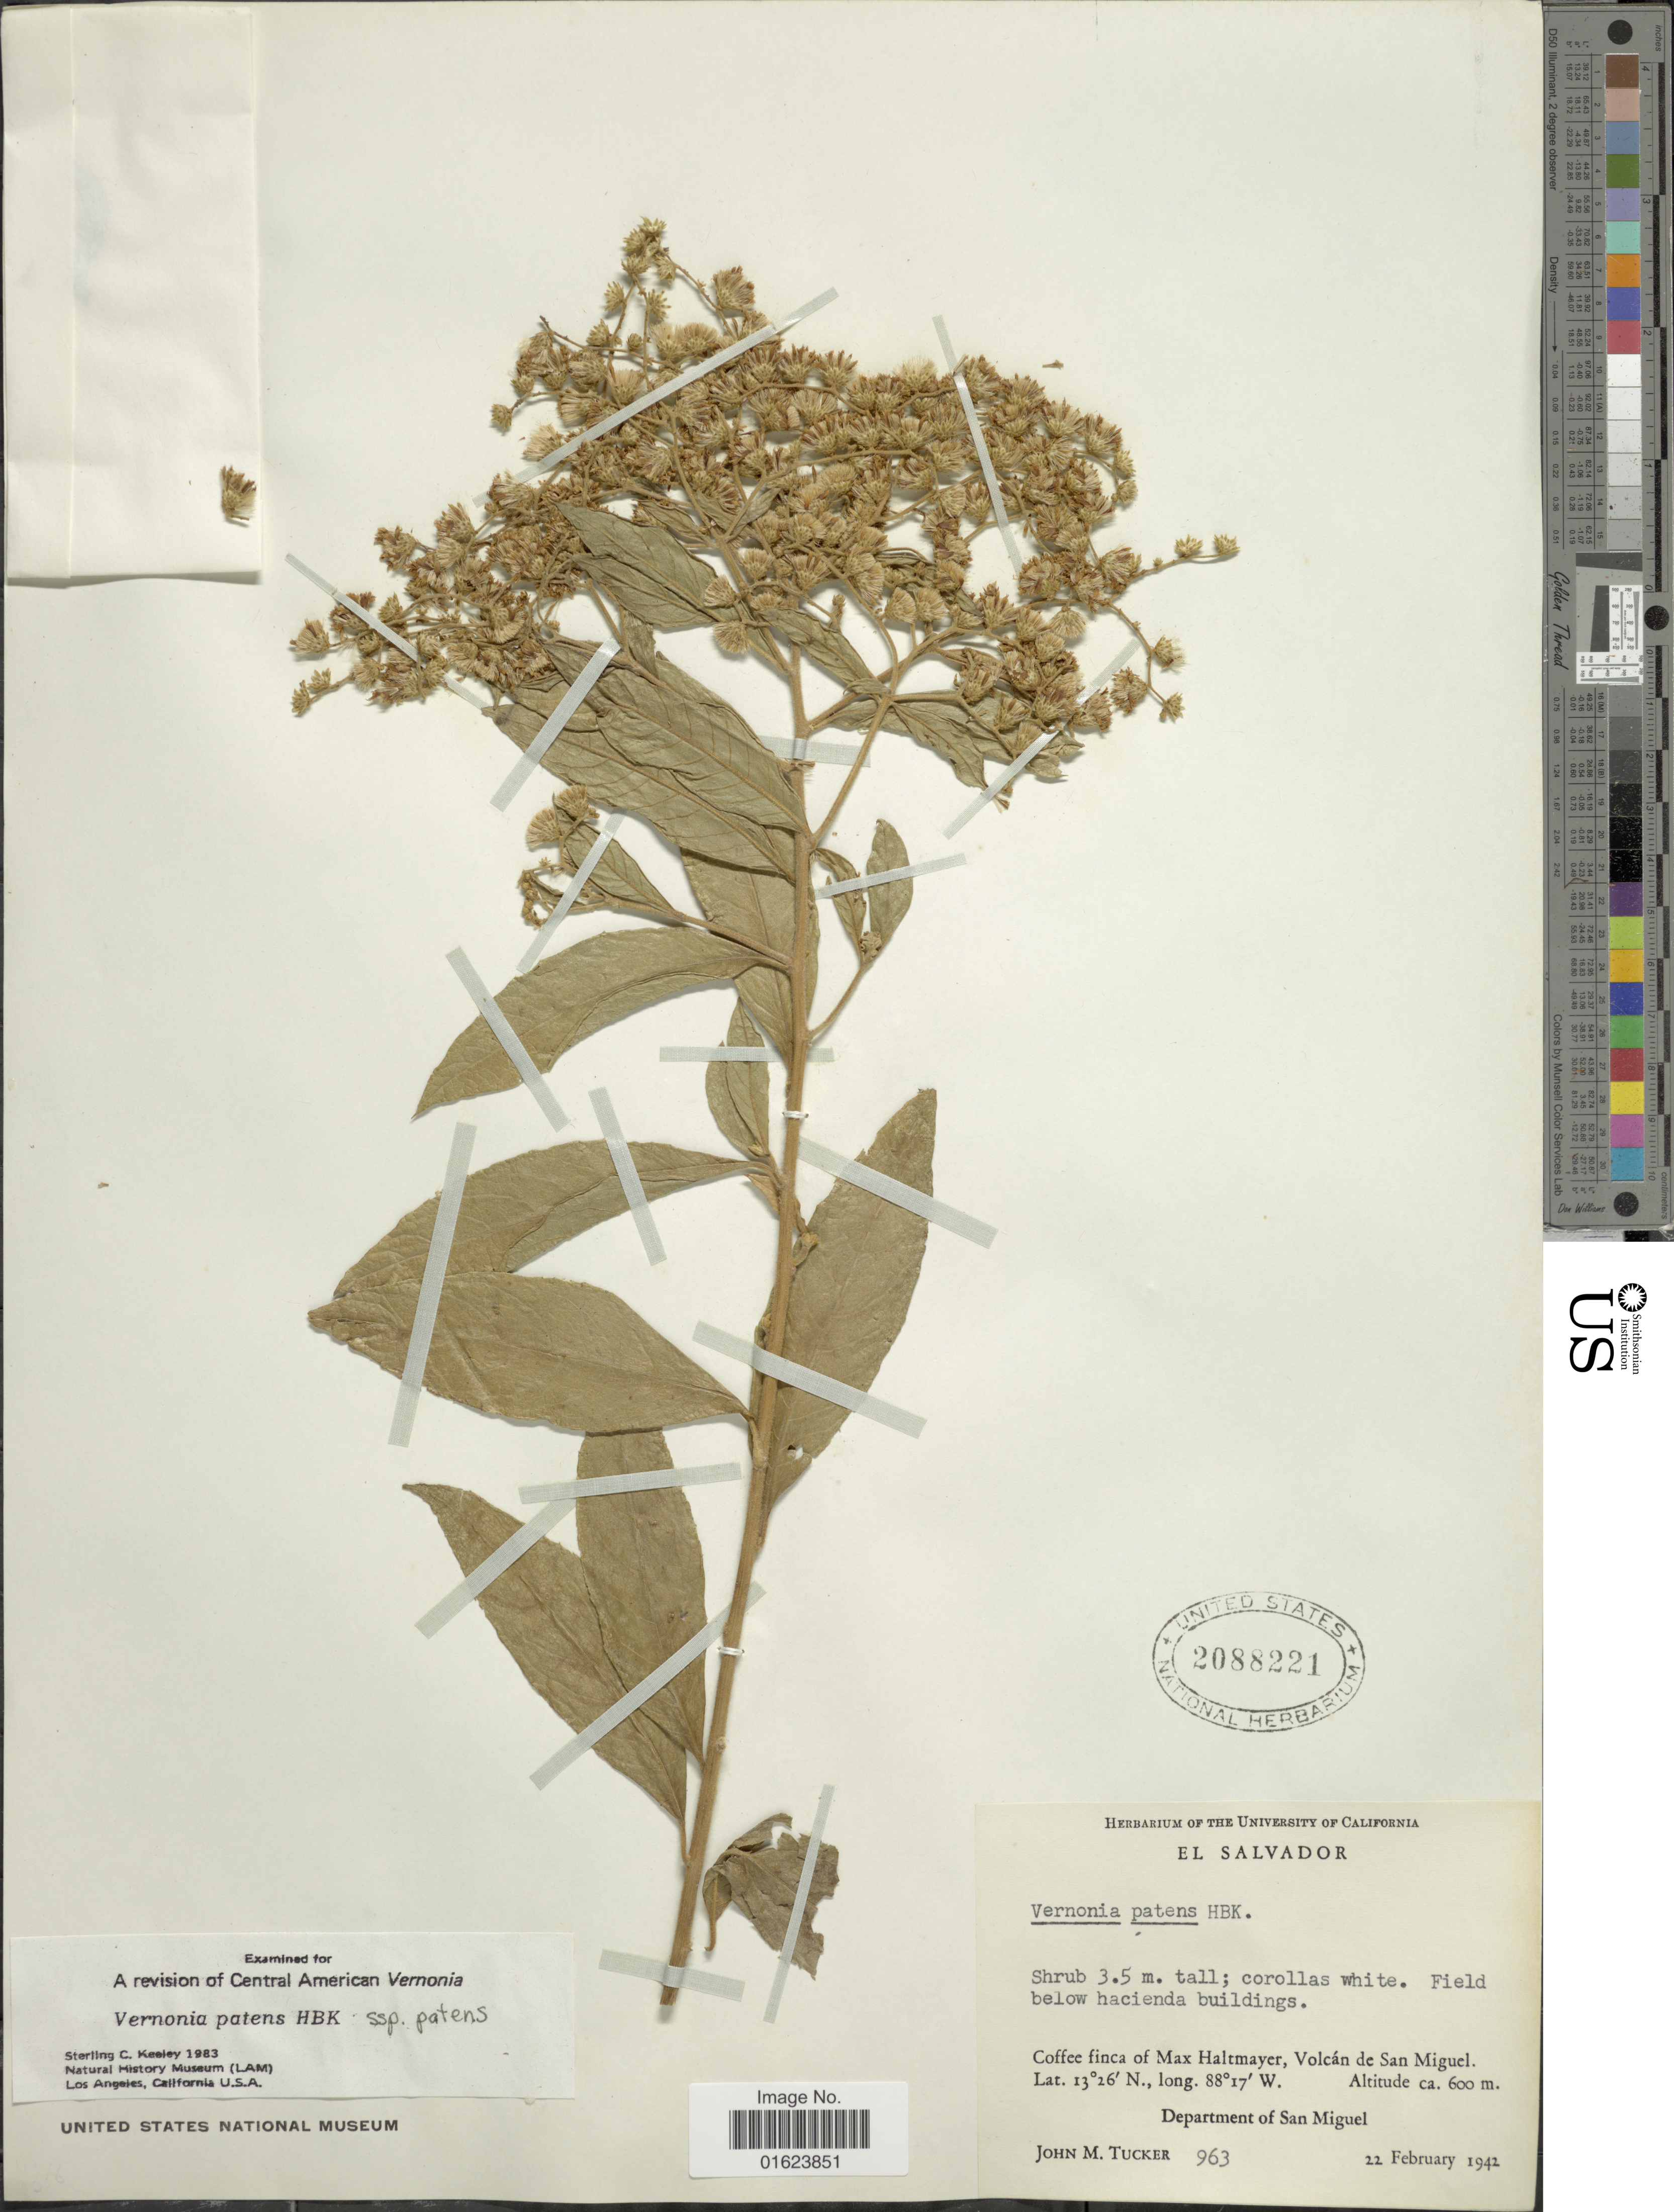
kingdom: Plantae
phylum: Tracheophyta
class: Magnoliopsida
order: Asterales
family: Asteraceae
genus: Vernonanthura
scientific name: Vernonanthura patens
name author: (Kunth) H. Rob.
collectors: J. M. Tucker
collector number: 963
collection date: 1942-02-22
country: El Salvador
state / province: San Miguel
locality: Coffee finca of Max Haltmayer, Volcan de San Miguel. Department of San Miguel,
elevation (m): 600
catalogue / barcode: US 2088221